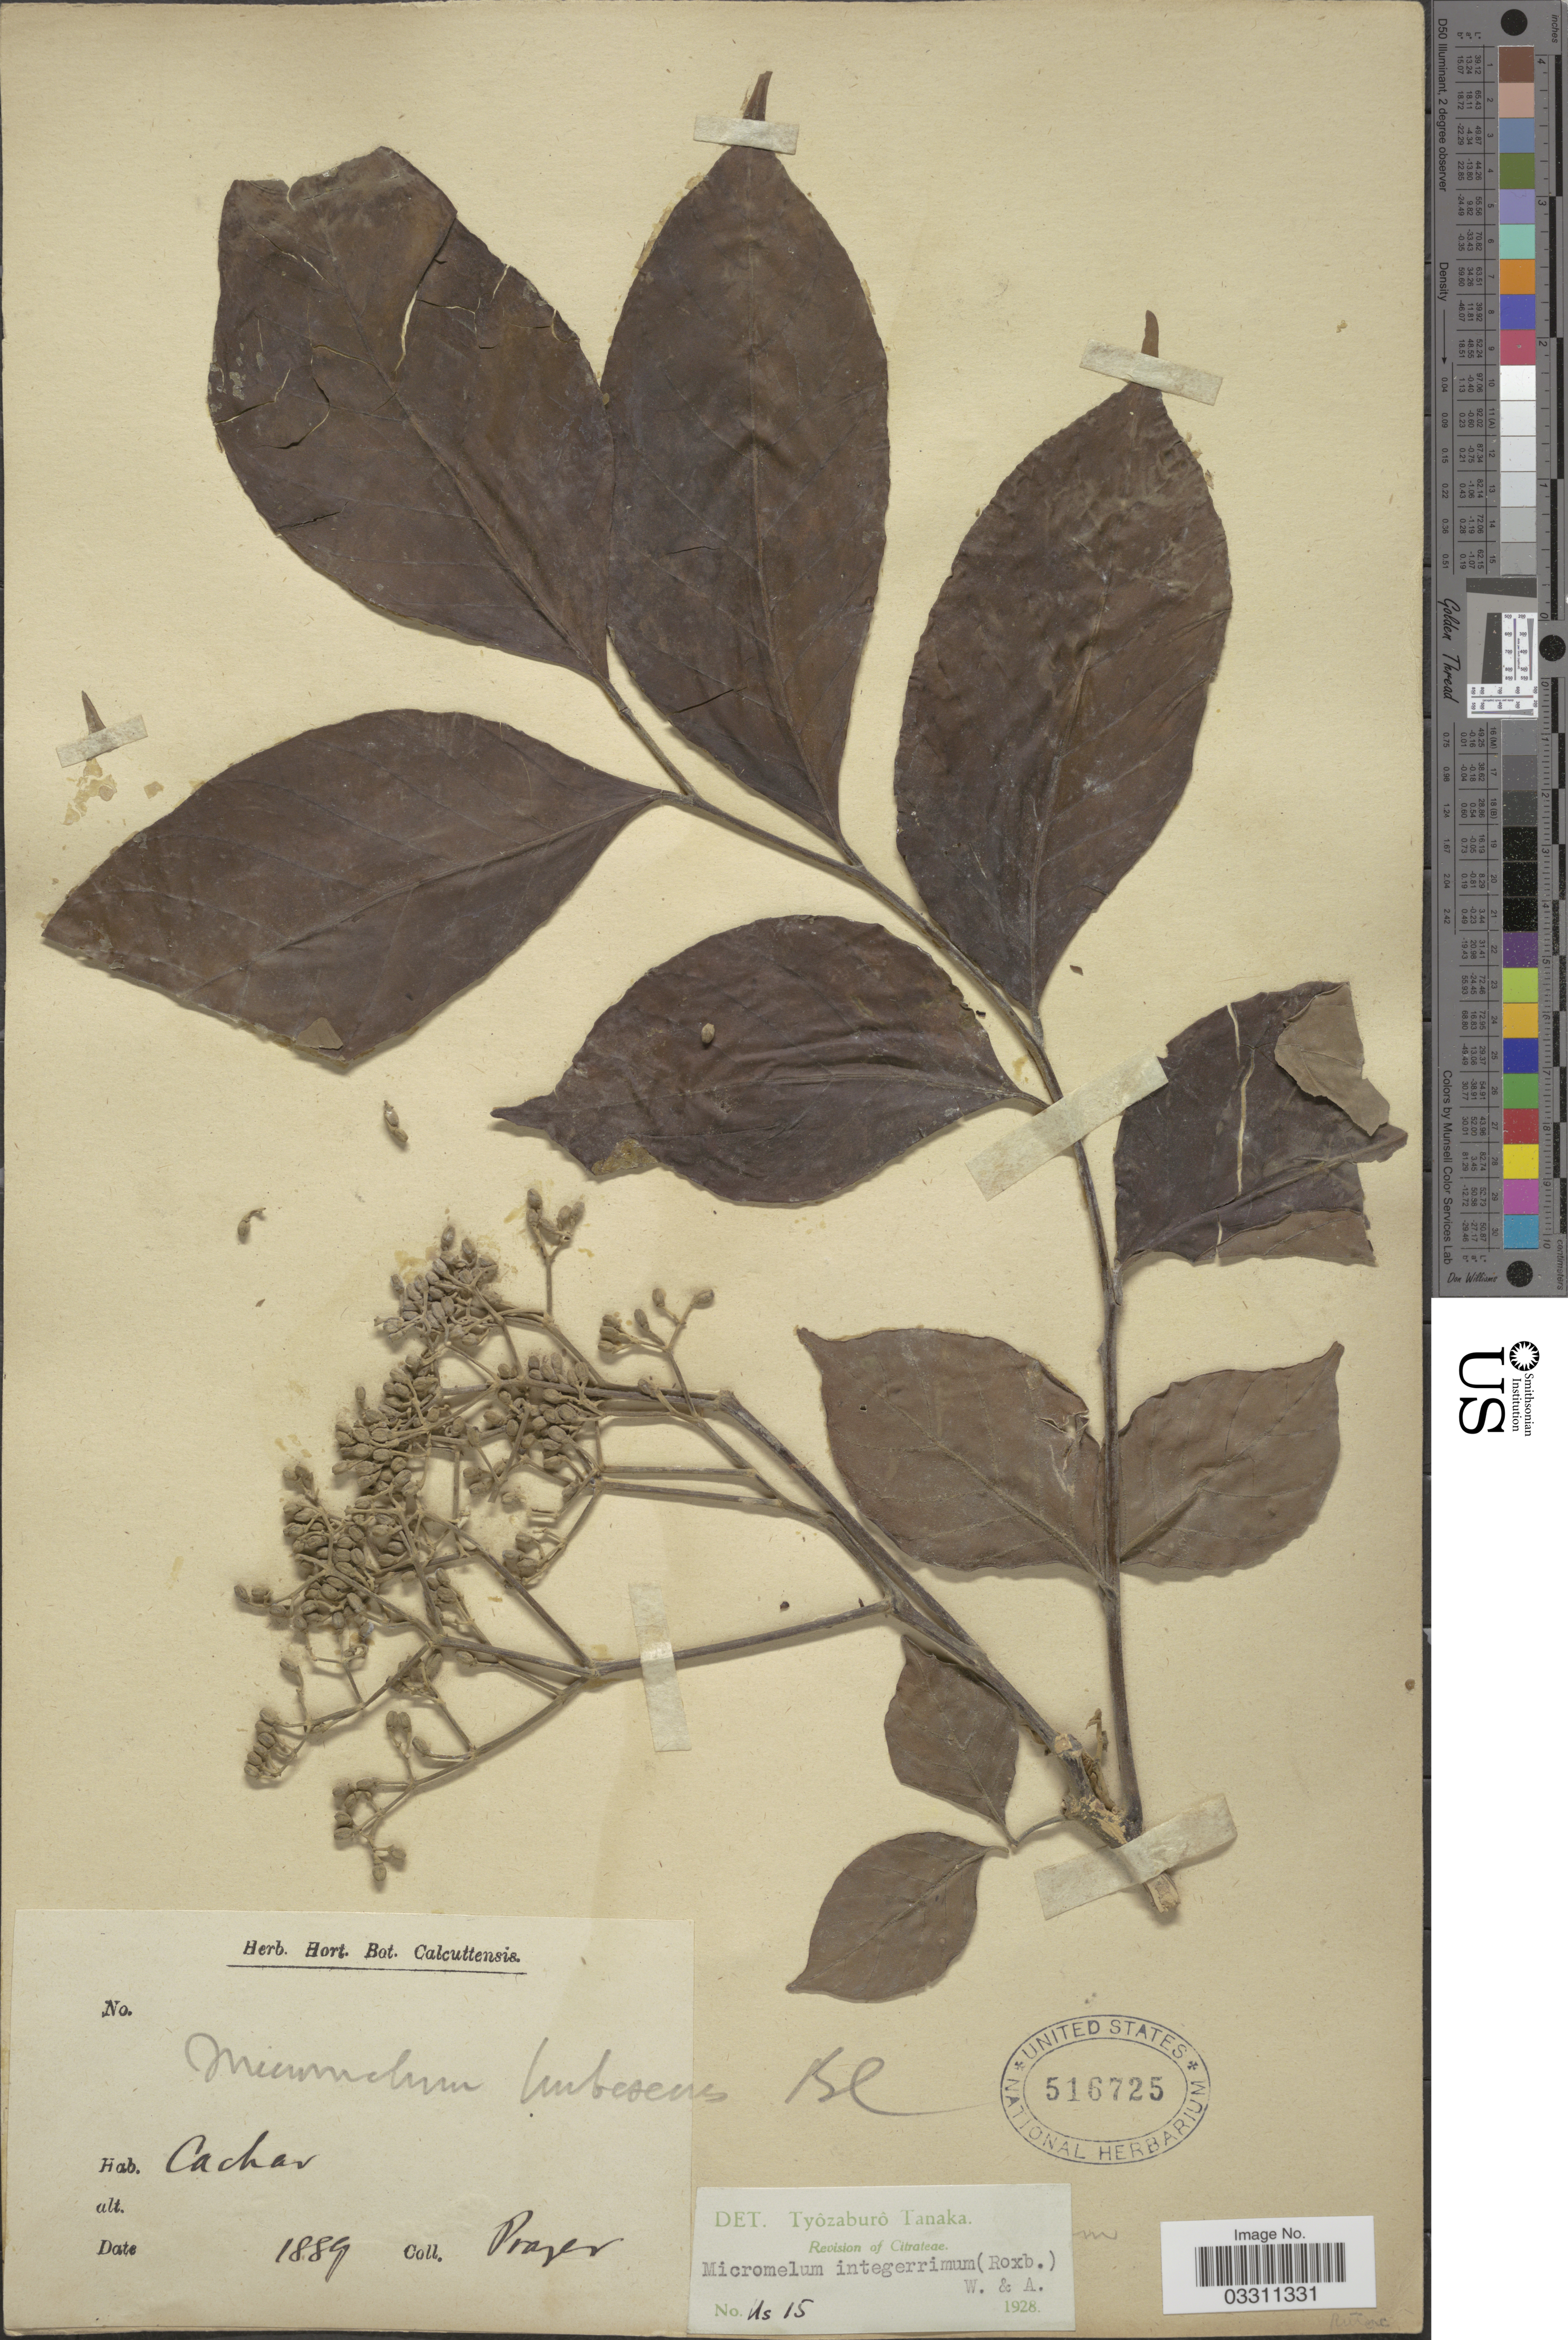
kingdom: Plantae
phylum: Tracheophyta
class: Magnoliopsida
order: Sapindales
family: Rutaceae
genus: Micromelum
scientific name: Micromelum integerrimum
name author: (Buch.-Ham. ex DC.) Wight & Arn. ex M. Roem.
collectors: Prayer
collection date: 1889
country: India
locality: Cachar.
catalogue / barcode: US 516725